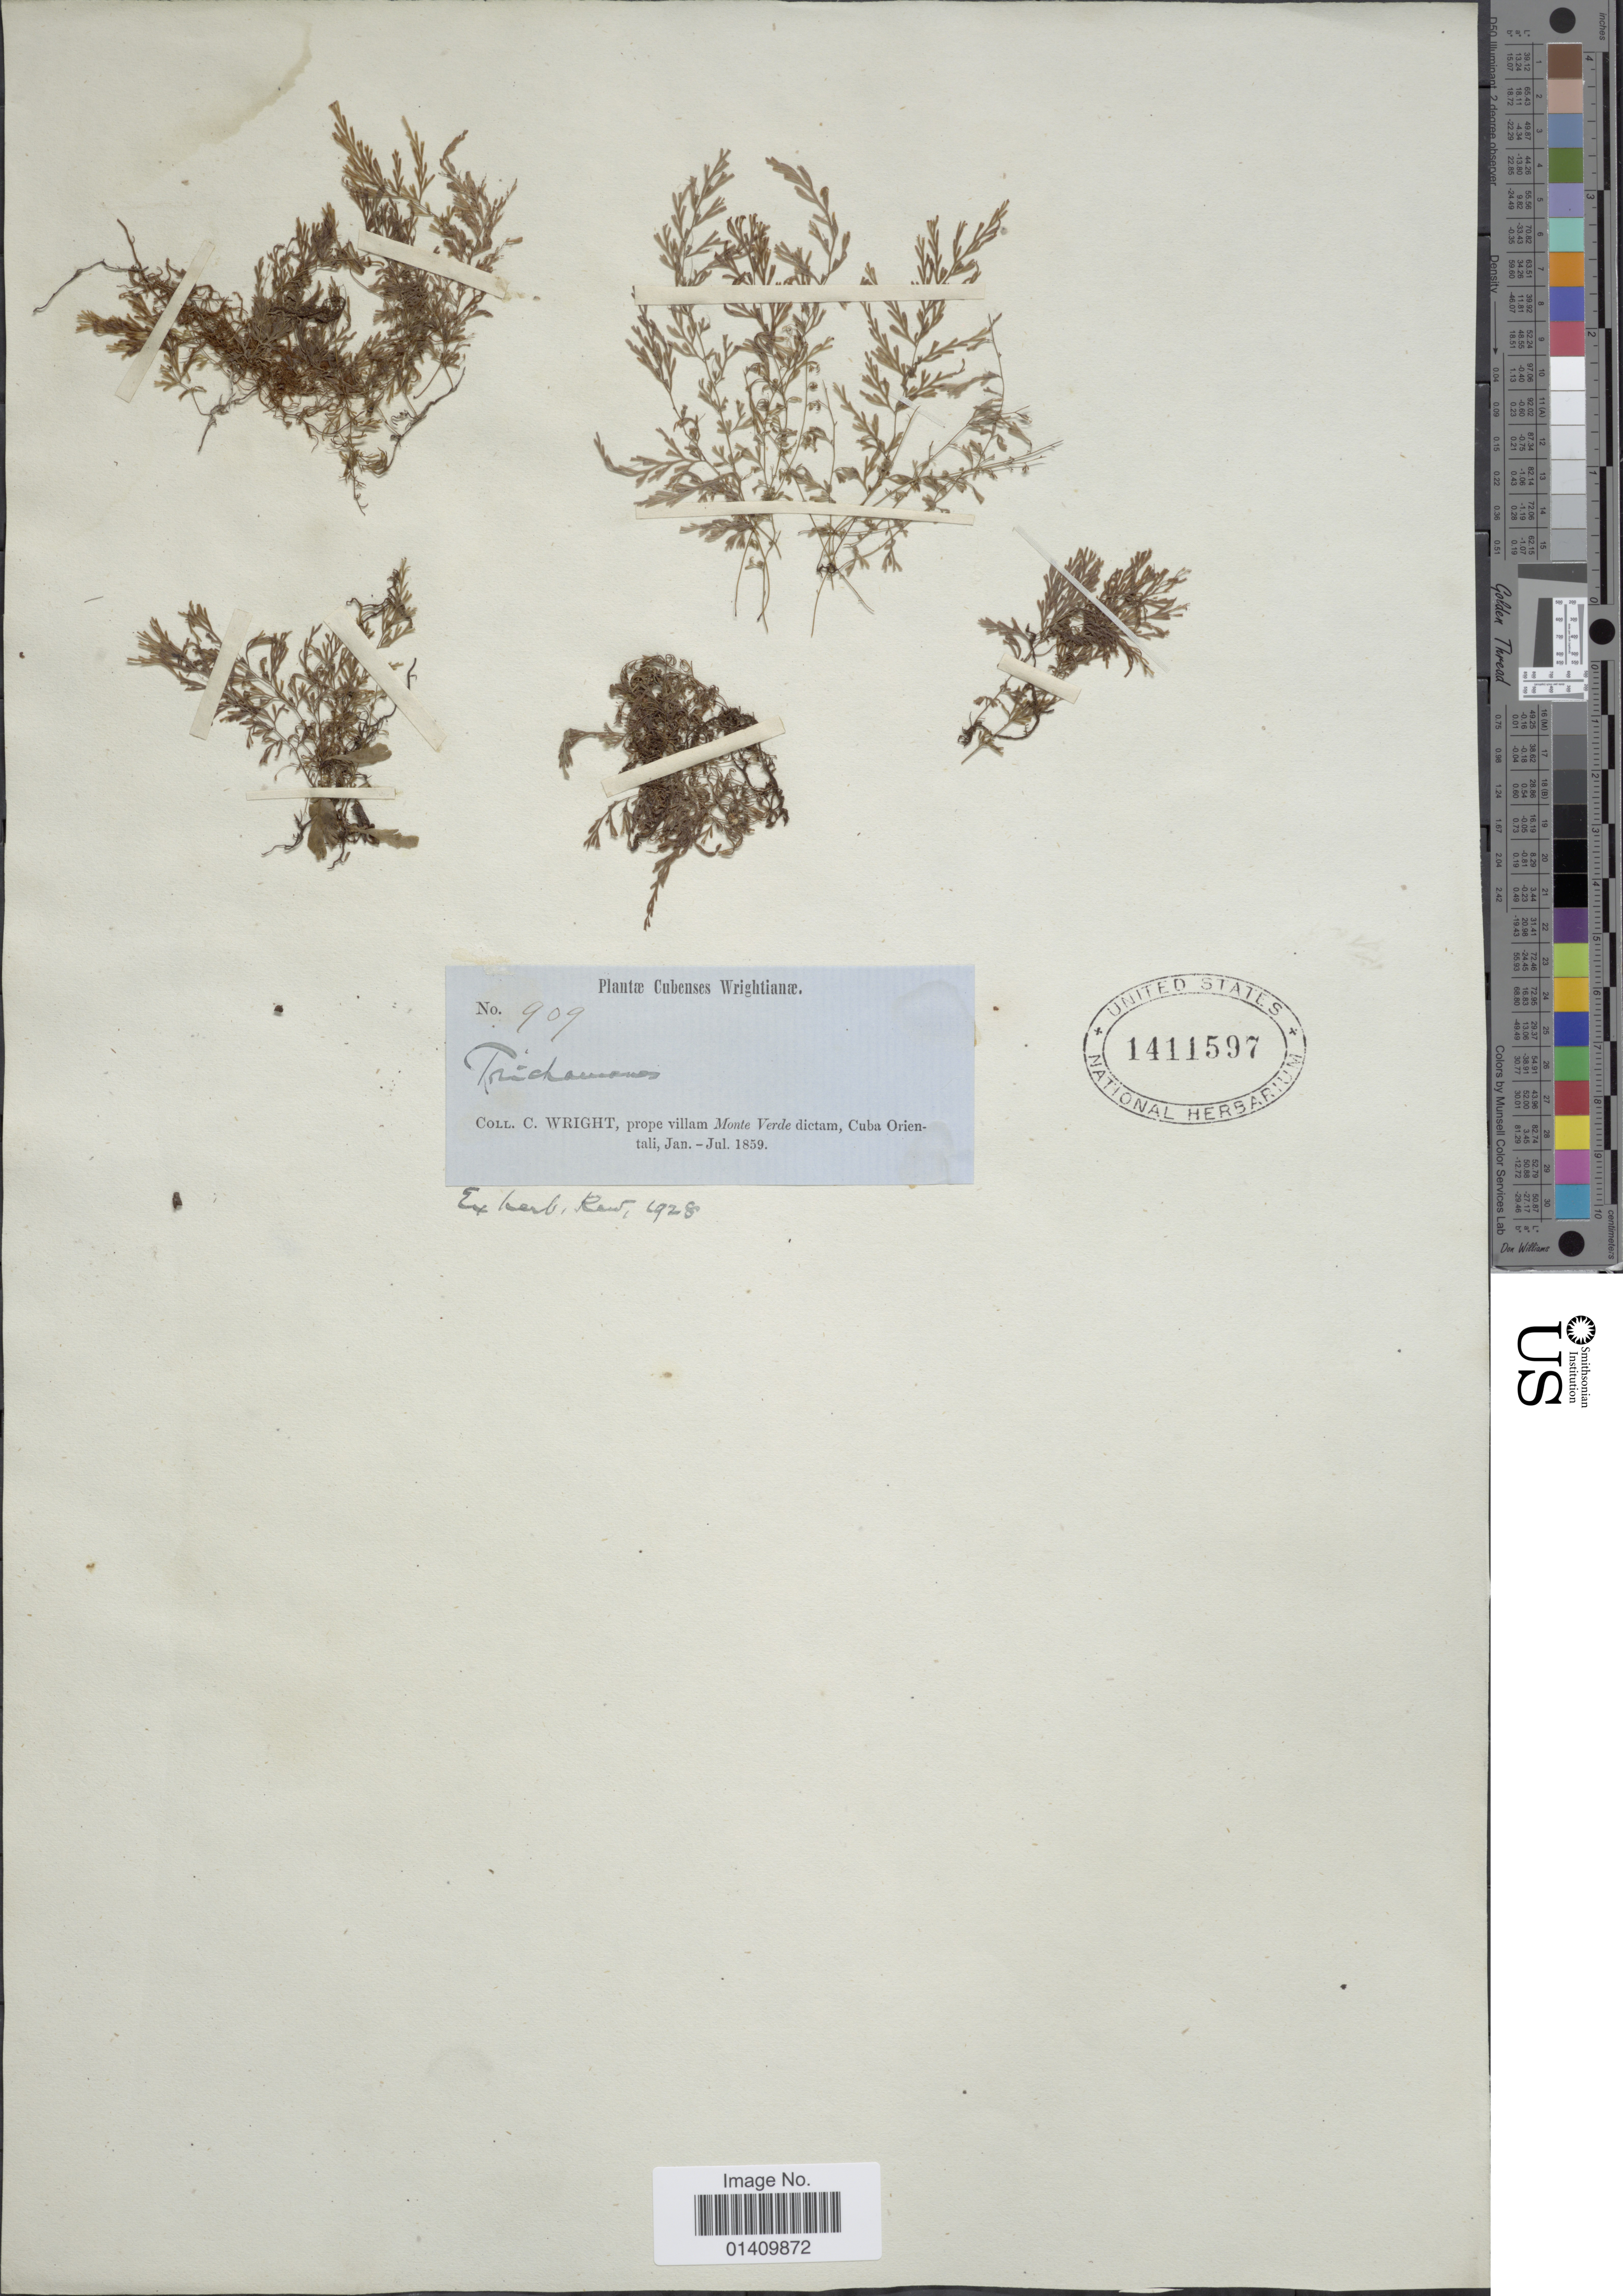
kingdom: Plantae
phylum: Tracheophyta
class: Polypodiopsida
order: Hymenophyllales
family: Hymenophyllaceae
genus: Polyphlebium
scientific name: Polyphlebium angustatum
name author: (Carmich.) Ebihara & Dubuisson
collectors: C. Wright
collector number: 909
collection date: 1859-01/1859-07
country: Cuba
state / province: Oriente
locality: Prope villam Monte Verde dictam, Cuba Orientali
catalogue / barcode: US 1411597